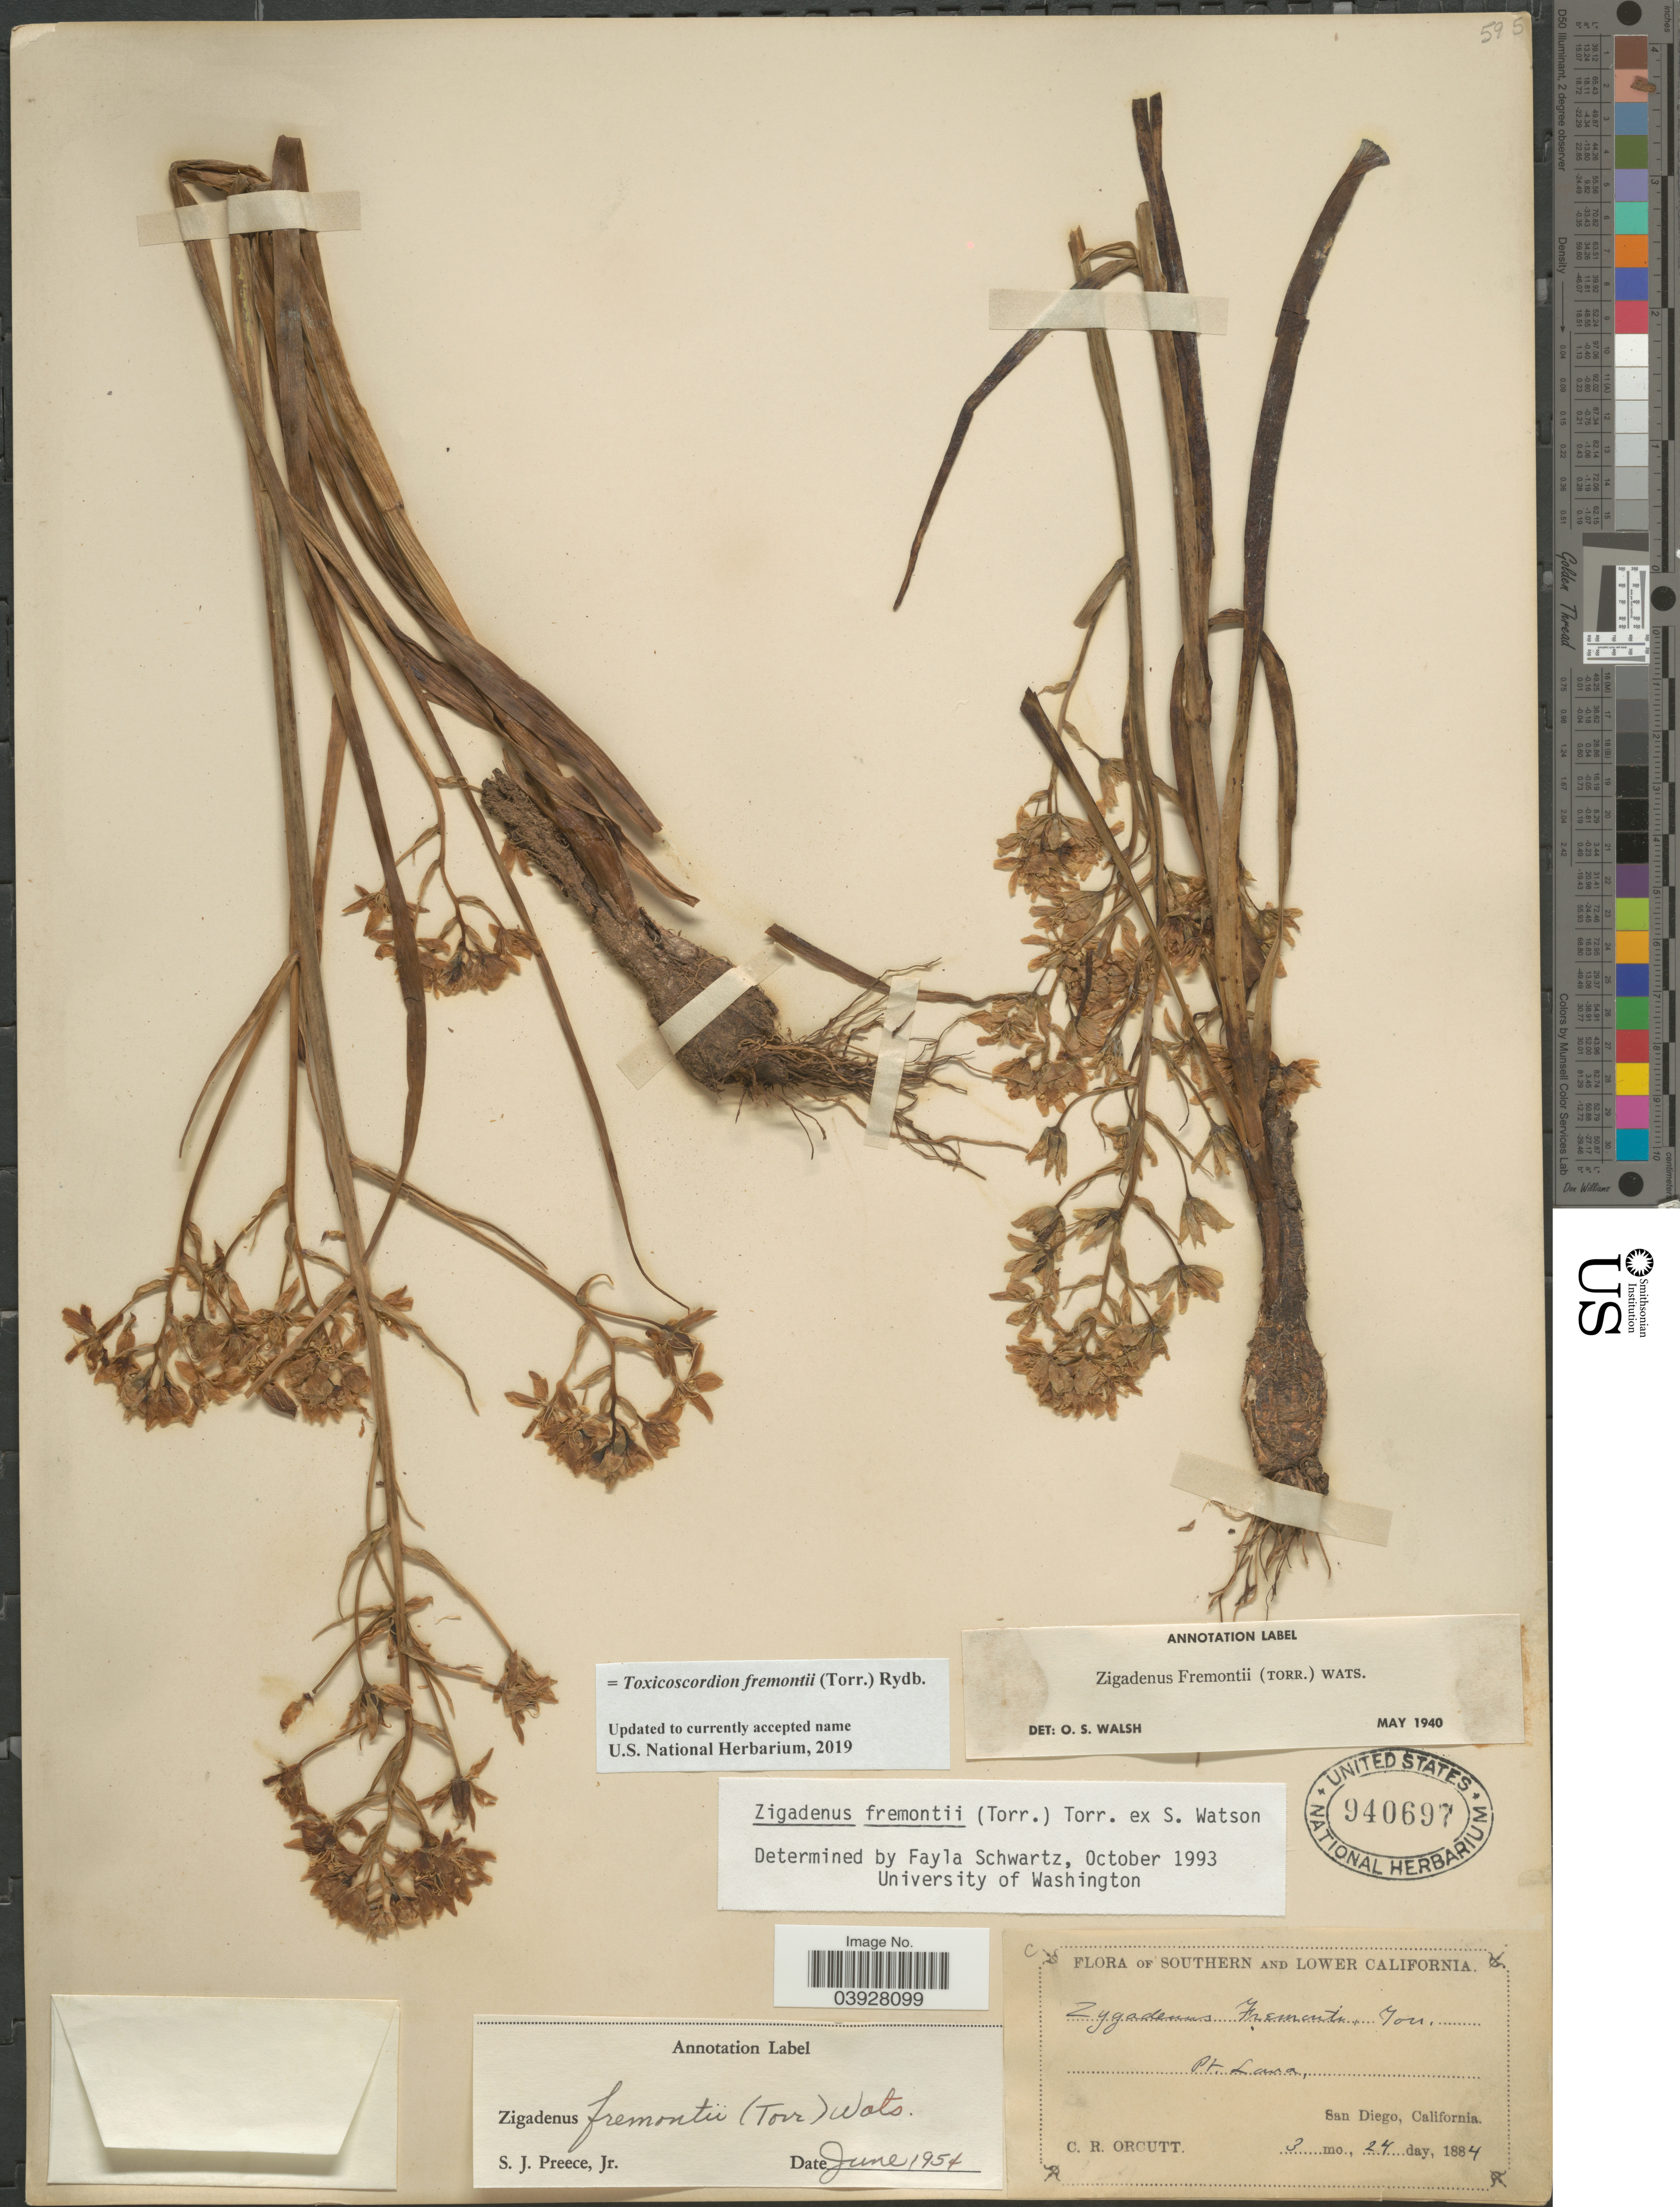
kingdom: Plantae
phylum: Tracheophyta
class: Liliopsida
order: Liliales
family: Melanthiaceae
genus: Toxicoscordion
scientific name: Toxicoscordion fremontii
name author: (Torr.) Rydb.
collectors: C. R. Orcutt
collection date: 1884-03-24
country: United States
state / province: California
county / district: San Diego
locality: Southern California. Pt. Loma, San Diego.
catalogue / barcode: US 940697